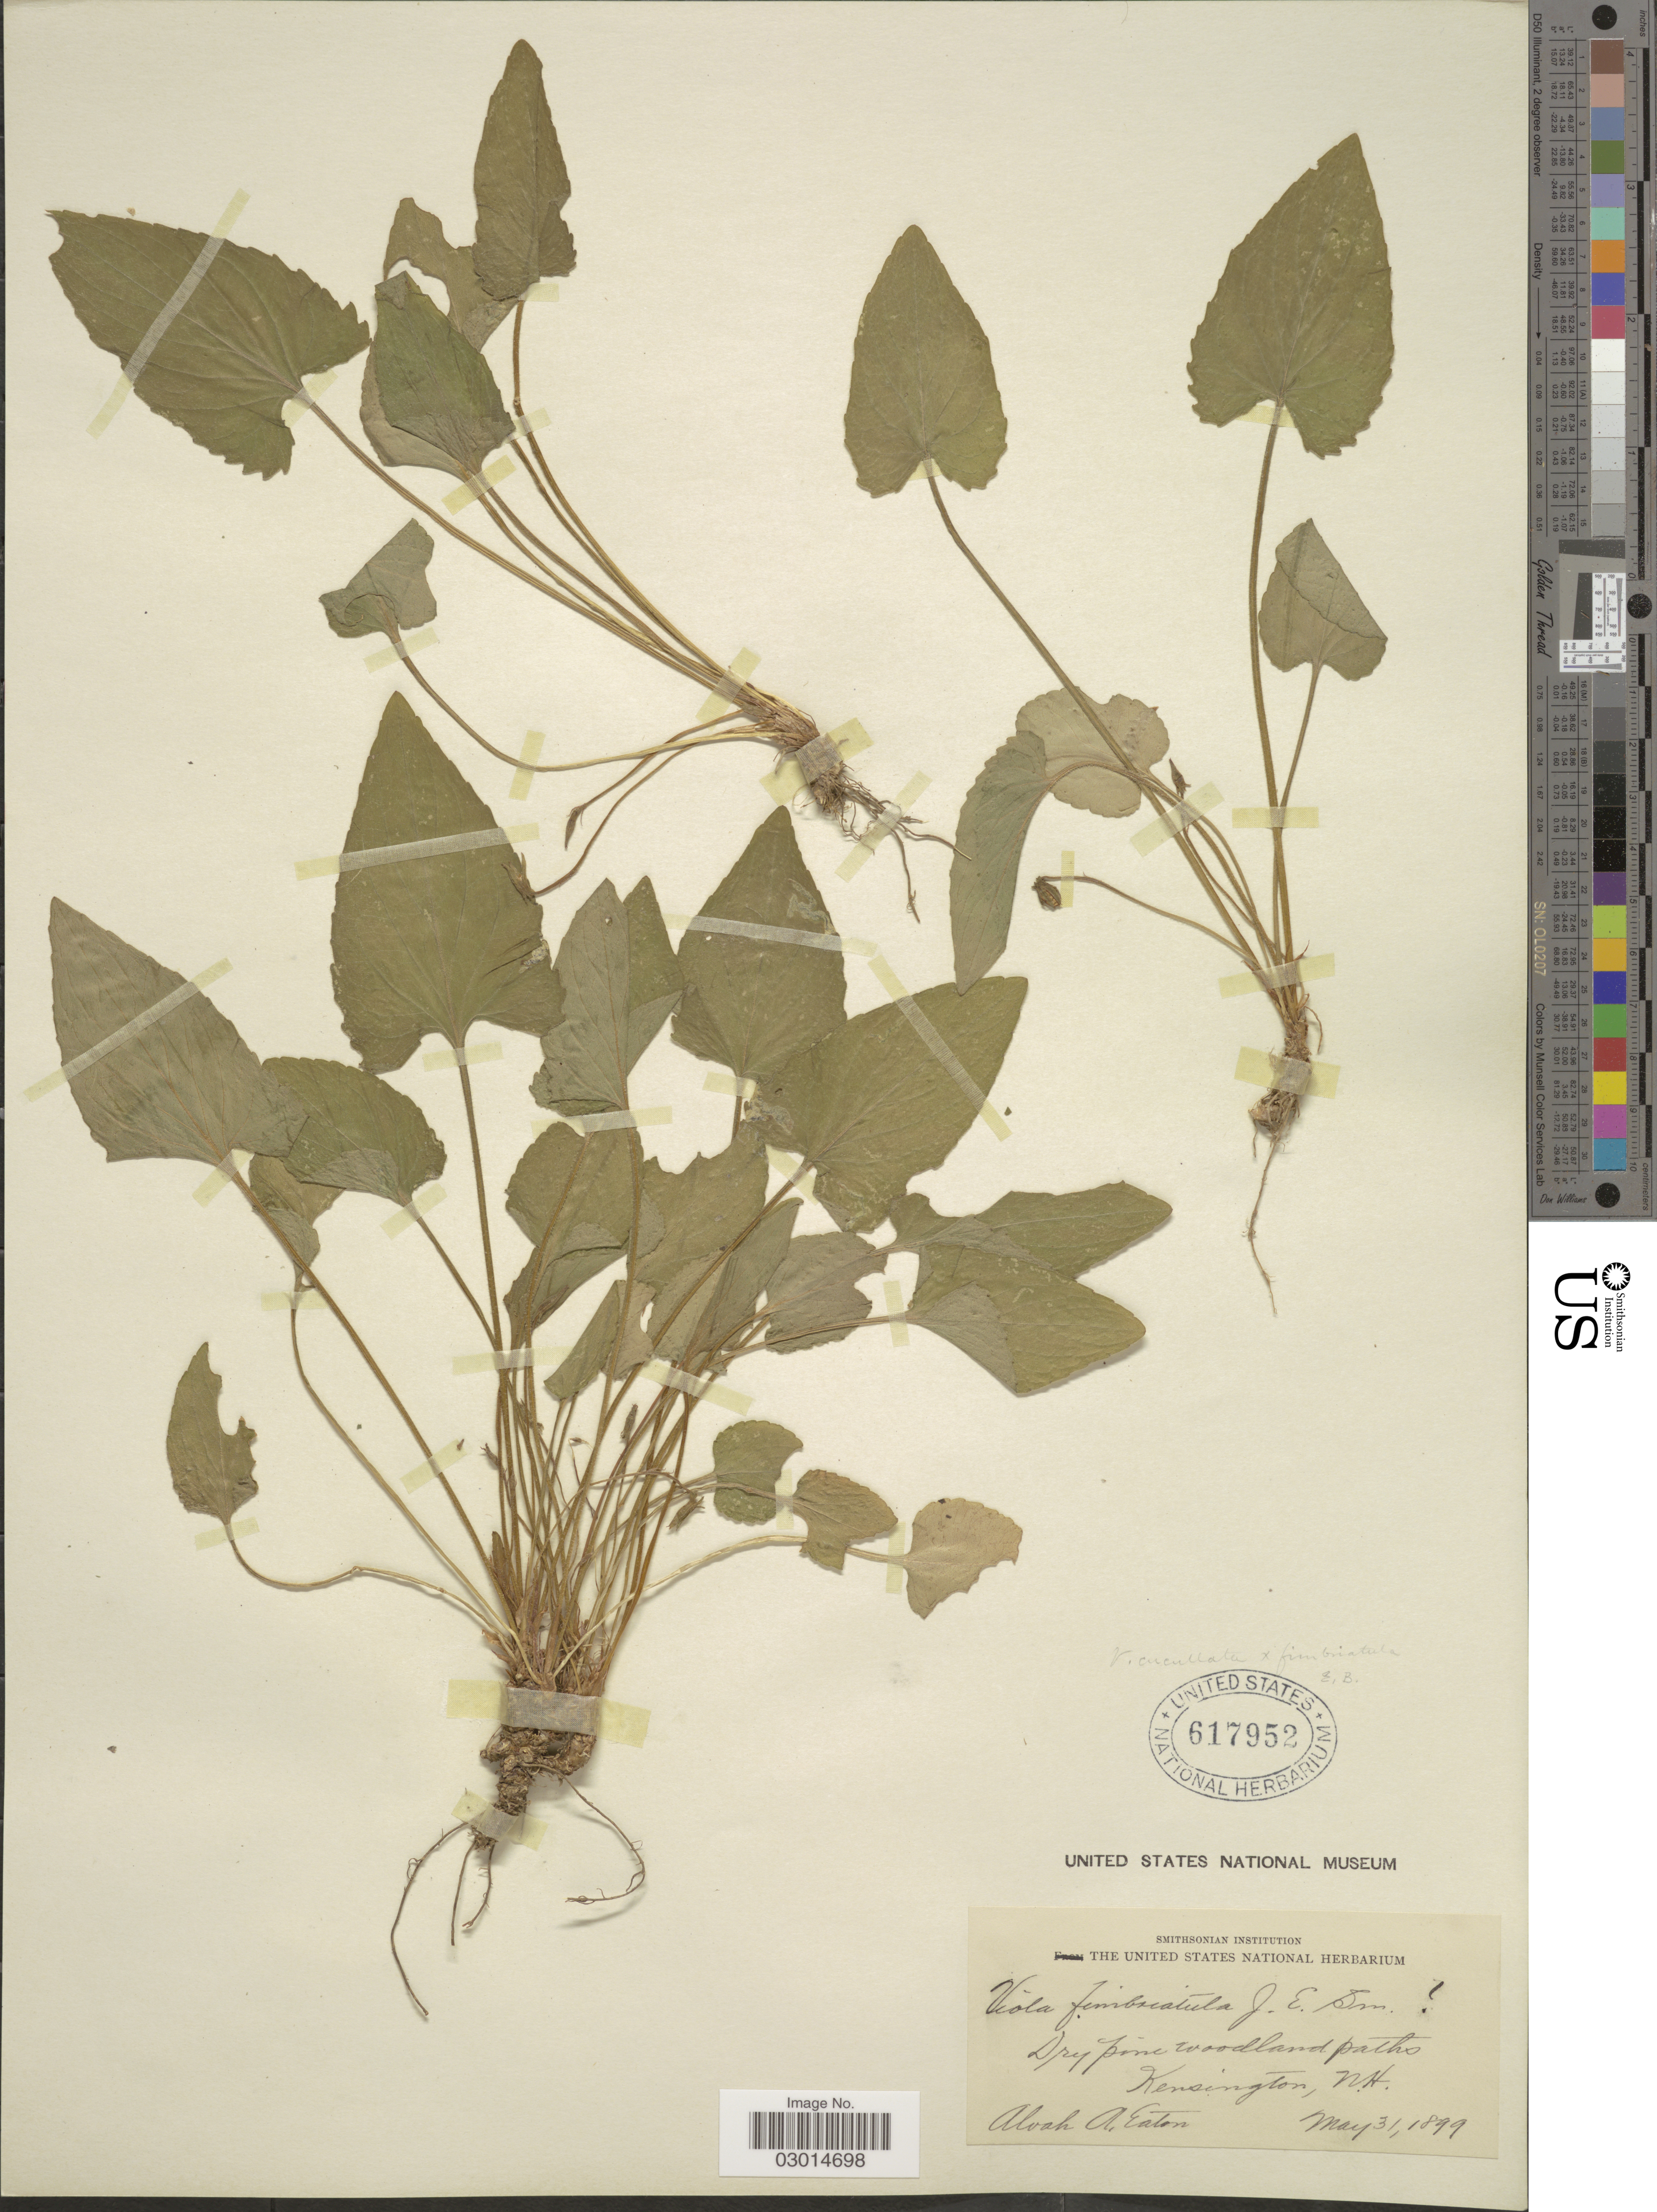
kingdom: Plantae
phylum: Tracheophyta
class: Magnoliopsida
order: Malpighiales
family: Violaceae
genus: Viola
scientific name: Viola cucullata x V. fimbriatula Small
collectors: A. A. Eaton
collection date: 1899-05-31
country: United States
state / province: New Hampshire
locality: Kensington.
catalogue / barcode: US 617952